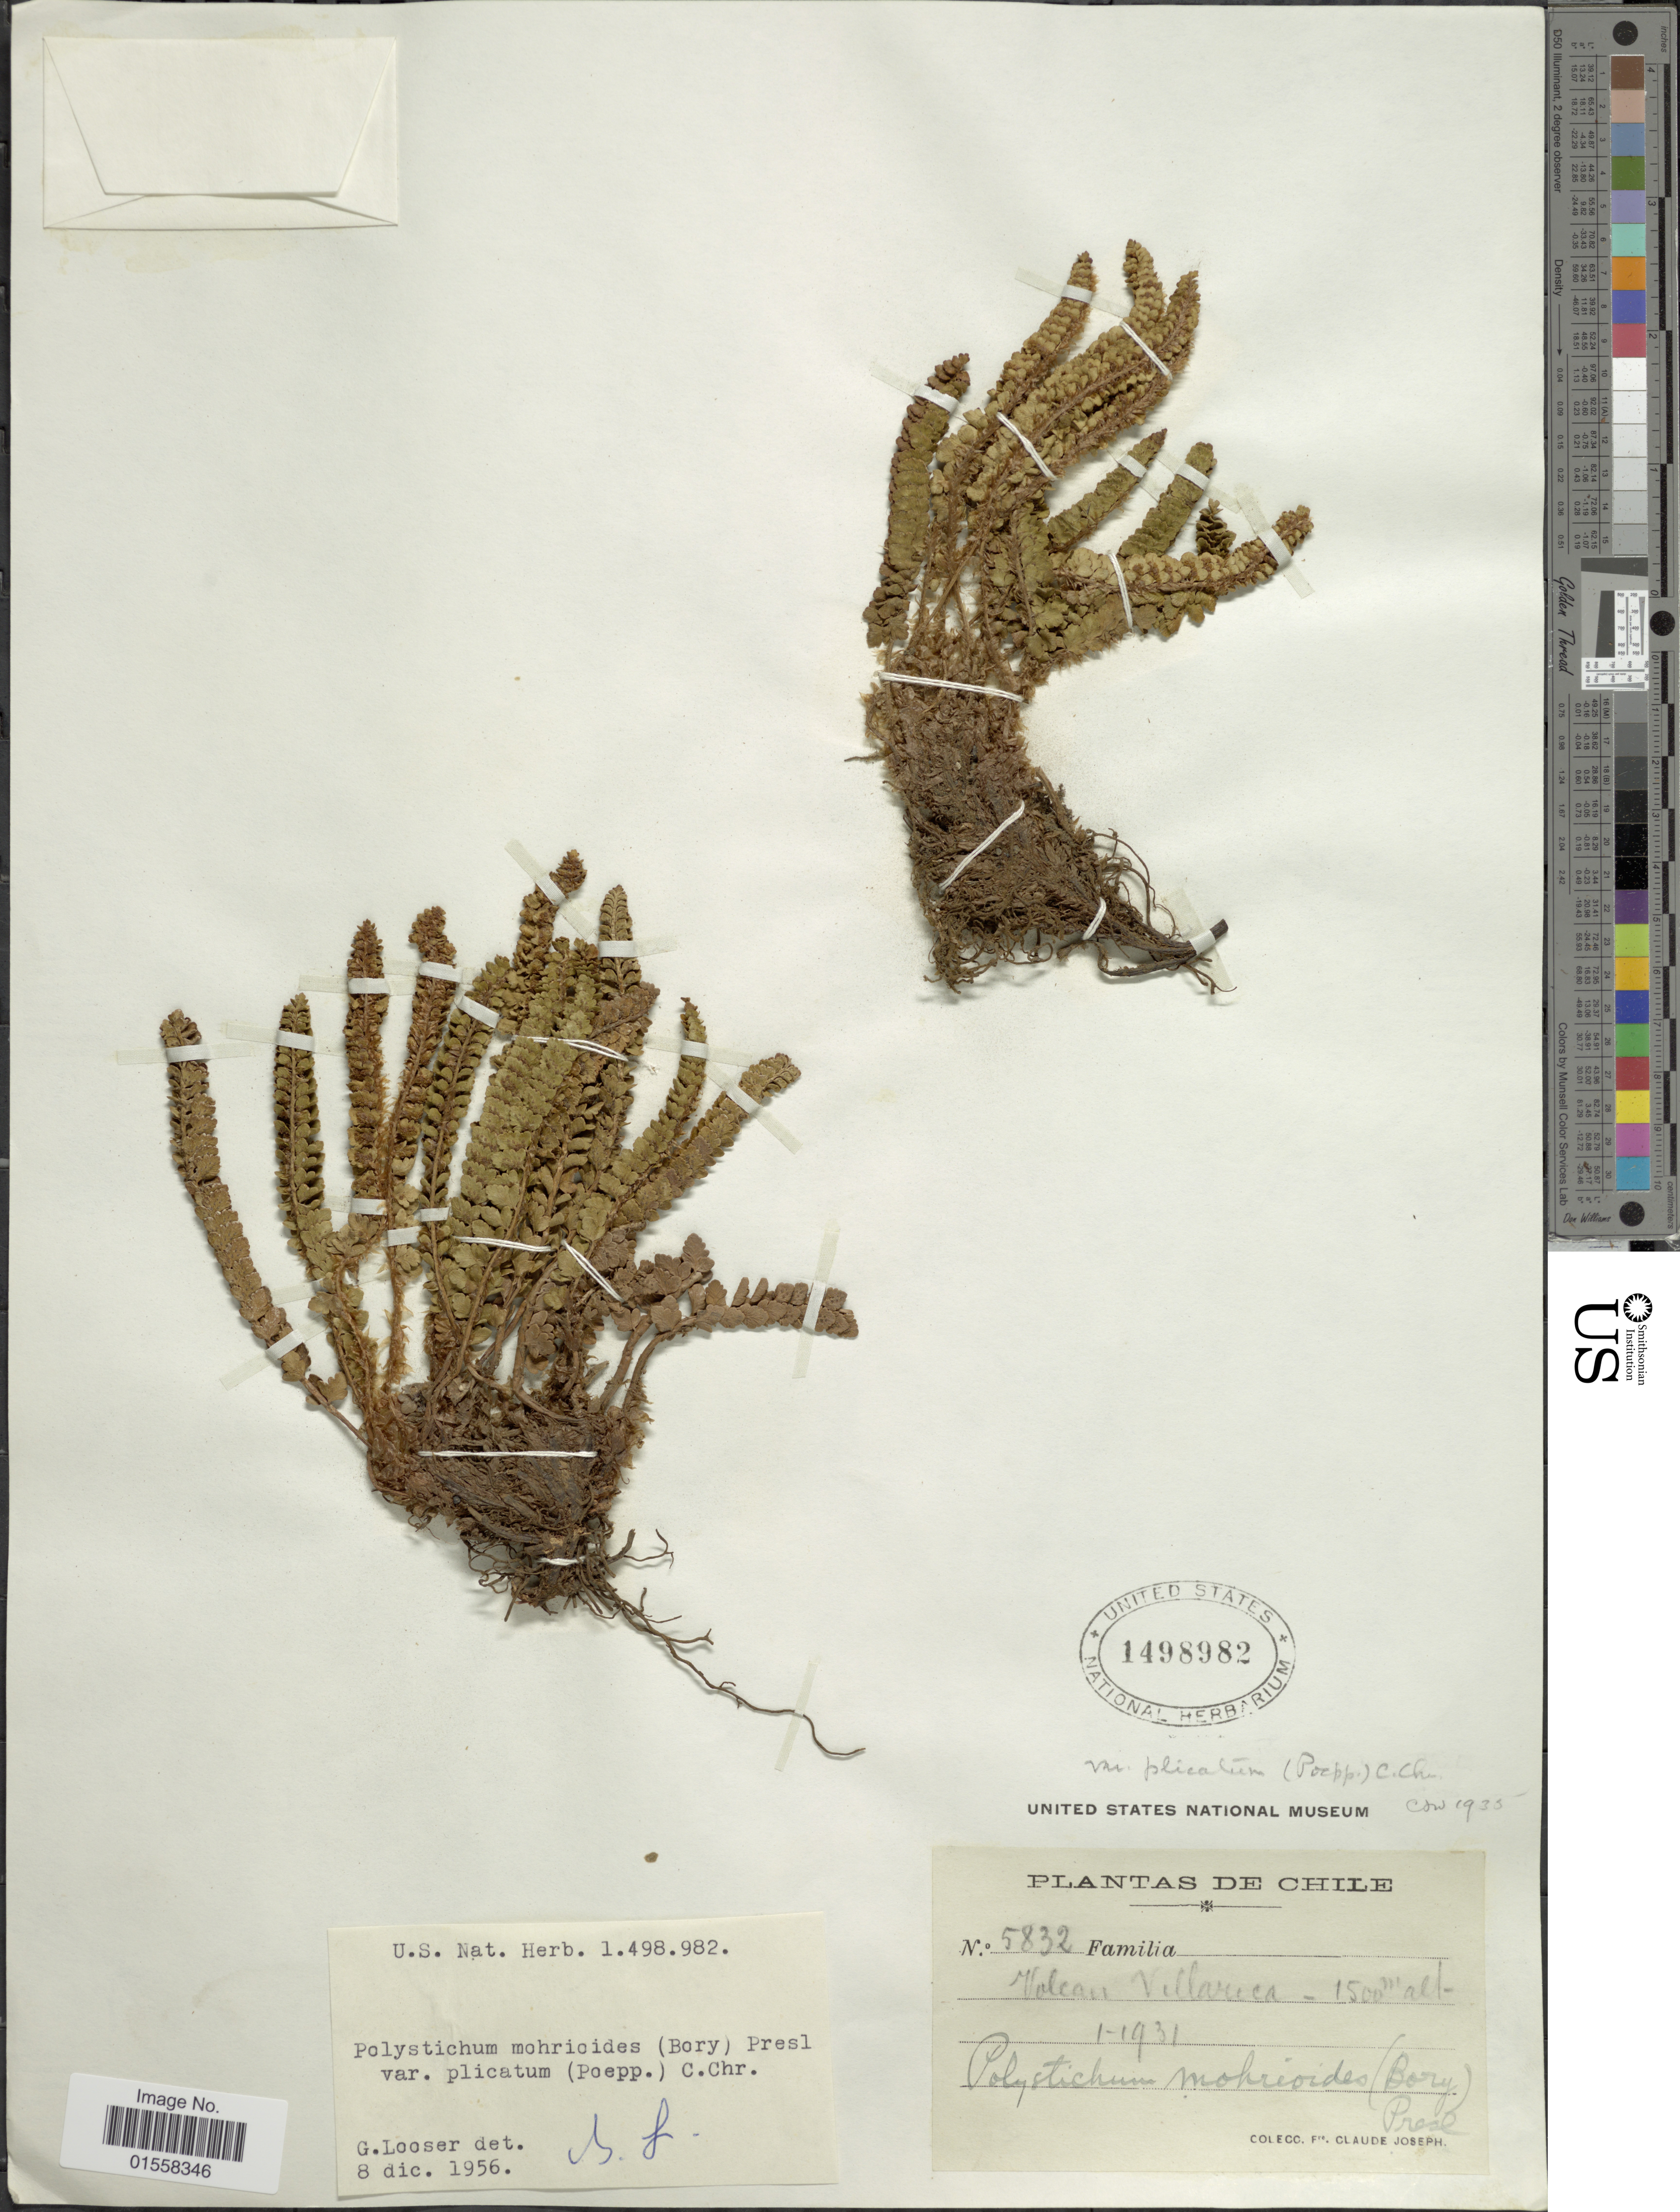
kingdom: Plantae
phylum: Tracheophyta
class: Polypodiopsida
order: Polypodiales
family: Dryopteridaceae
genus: Polystichum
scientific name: Polystichum mohrioides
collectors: Bro. Claude-Joseph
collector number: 5832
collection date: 1931-01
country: Chile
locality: Volcan Villarica.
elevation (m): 1500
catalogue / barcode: US 1498982